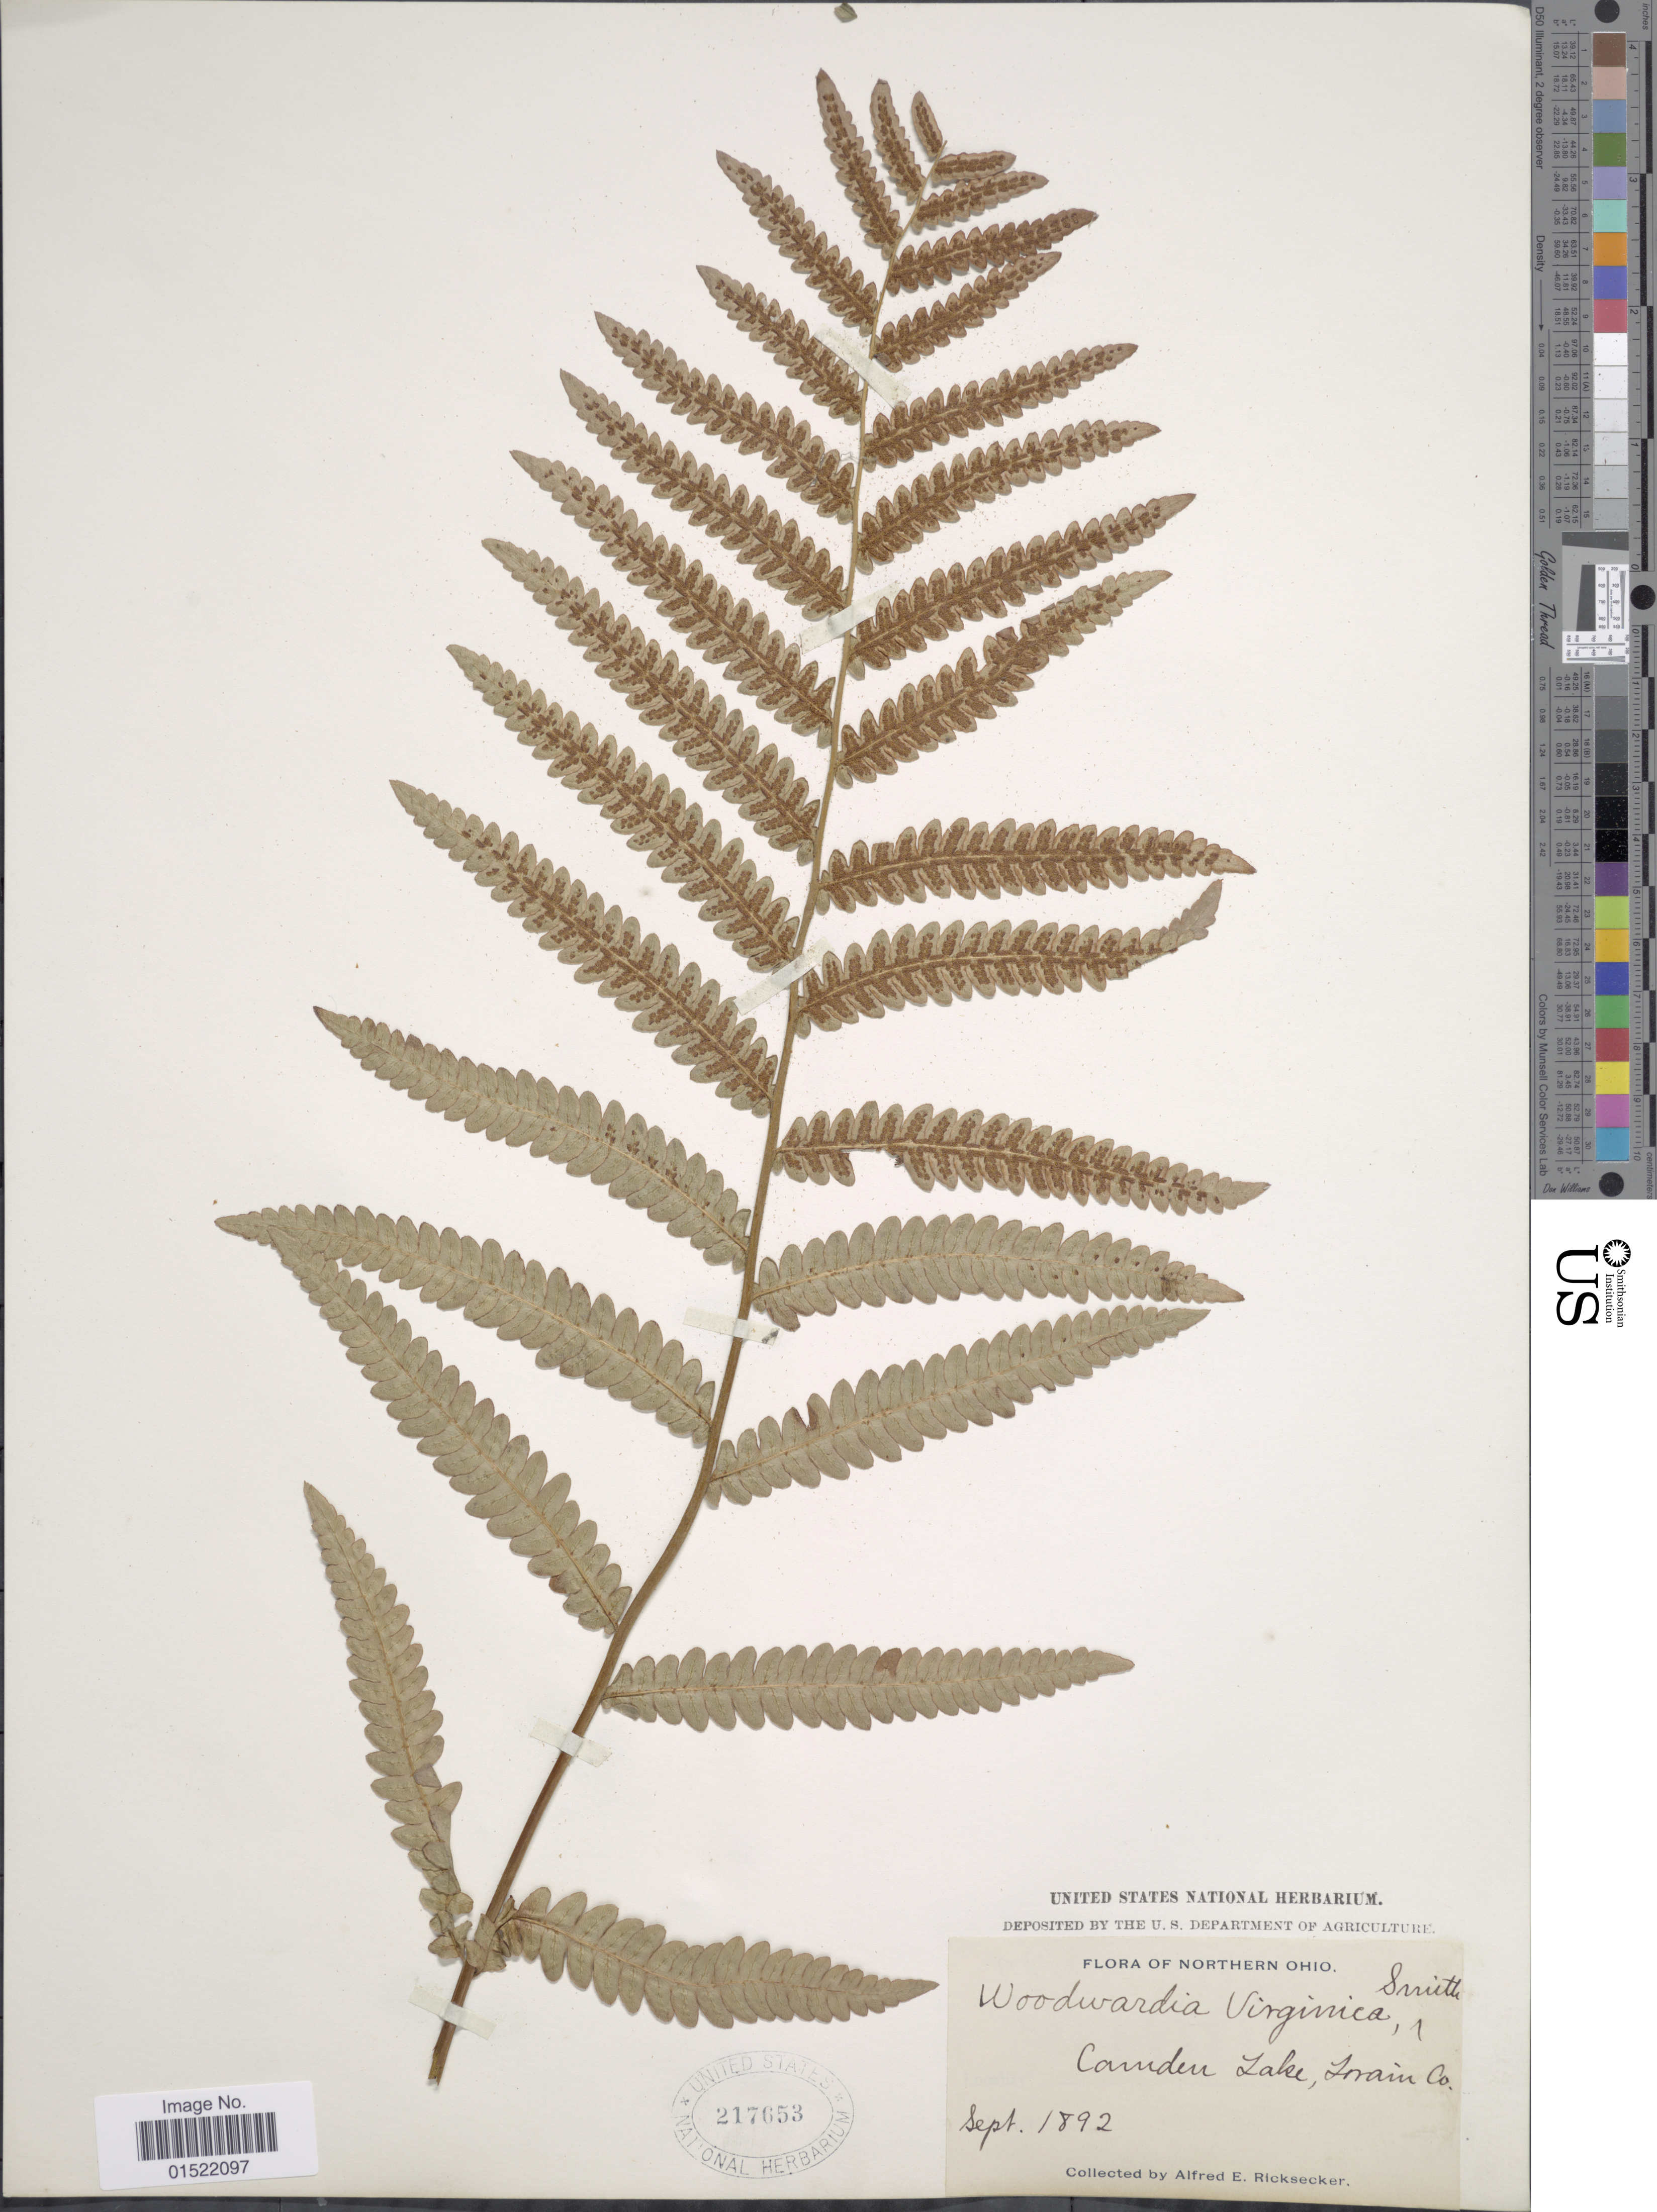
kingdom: Plantae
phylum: Tracheophyta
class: Polypodiopsida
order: Polypodiales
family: Blechnaceae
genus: Woodwardia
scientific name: Woodwardia virginica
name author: (L.) R.M. Sm.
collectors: A. E. Ricksecker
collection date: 1892-09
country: United States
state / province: Ohio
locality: Northern Ohio, Camden Lake, Lorain Co.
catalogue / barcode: US 217653